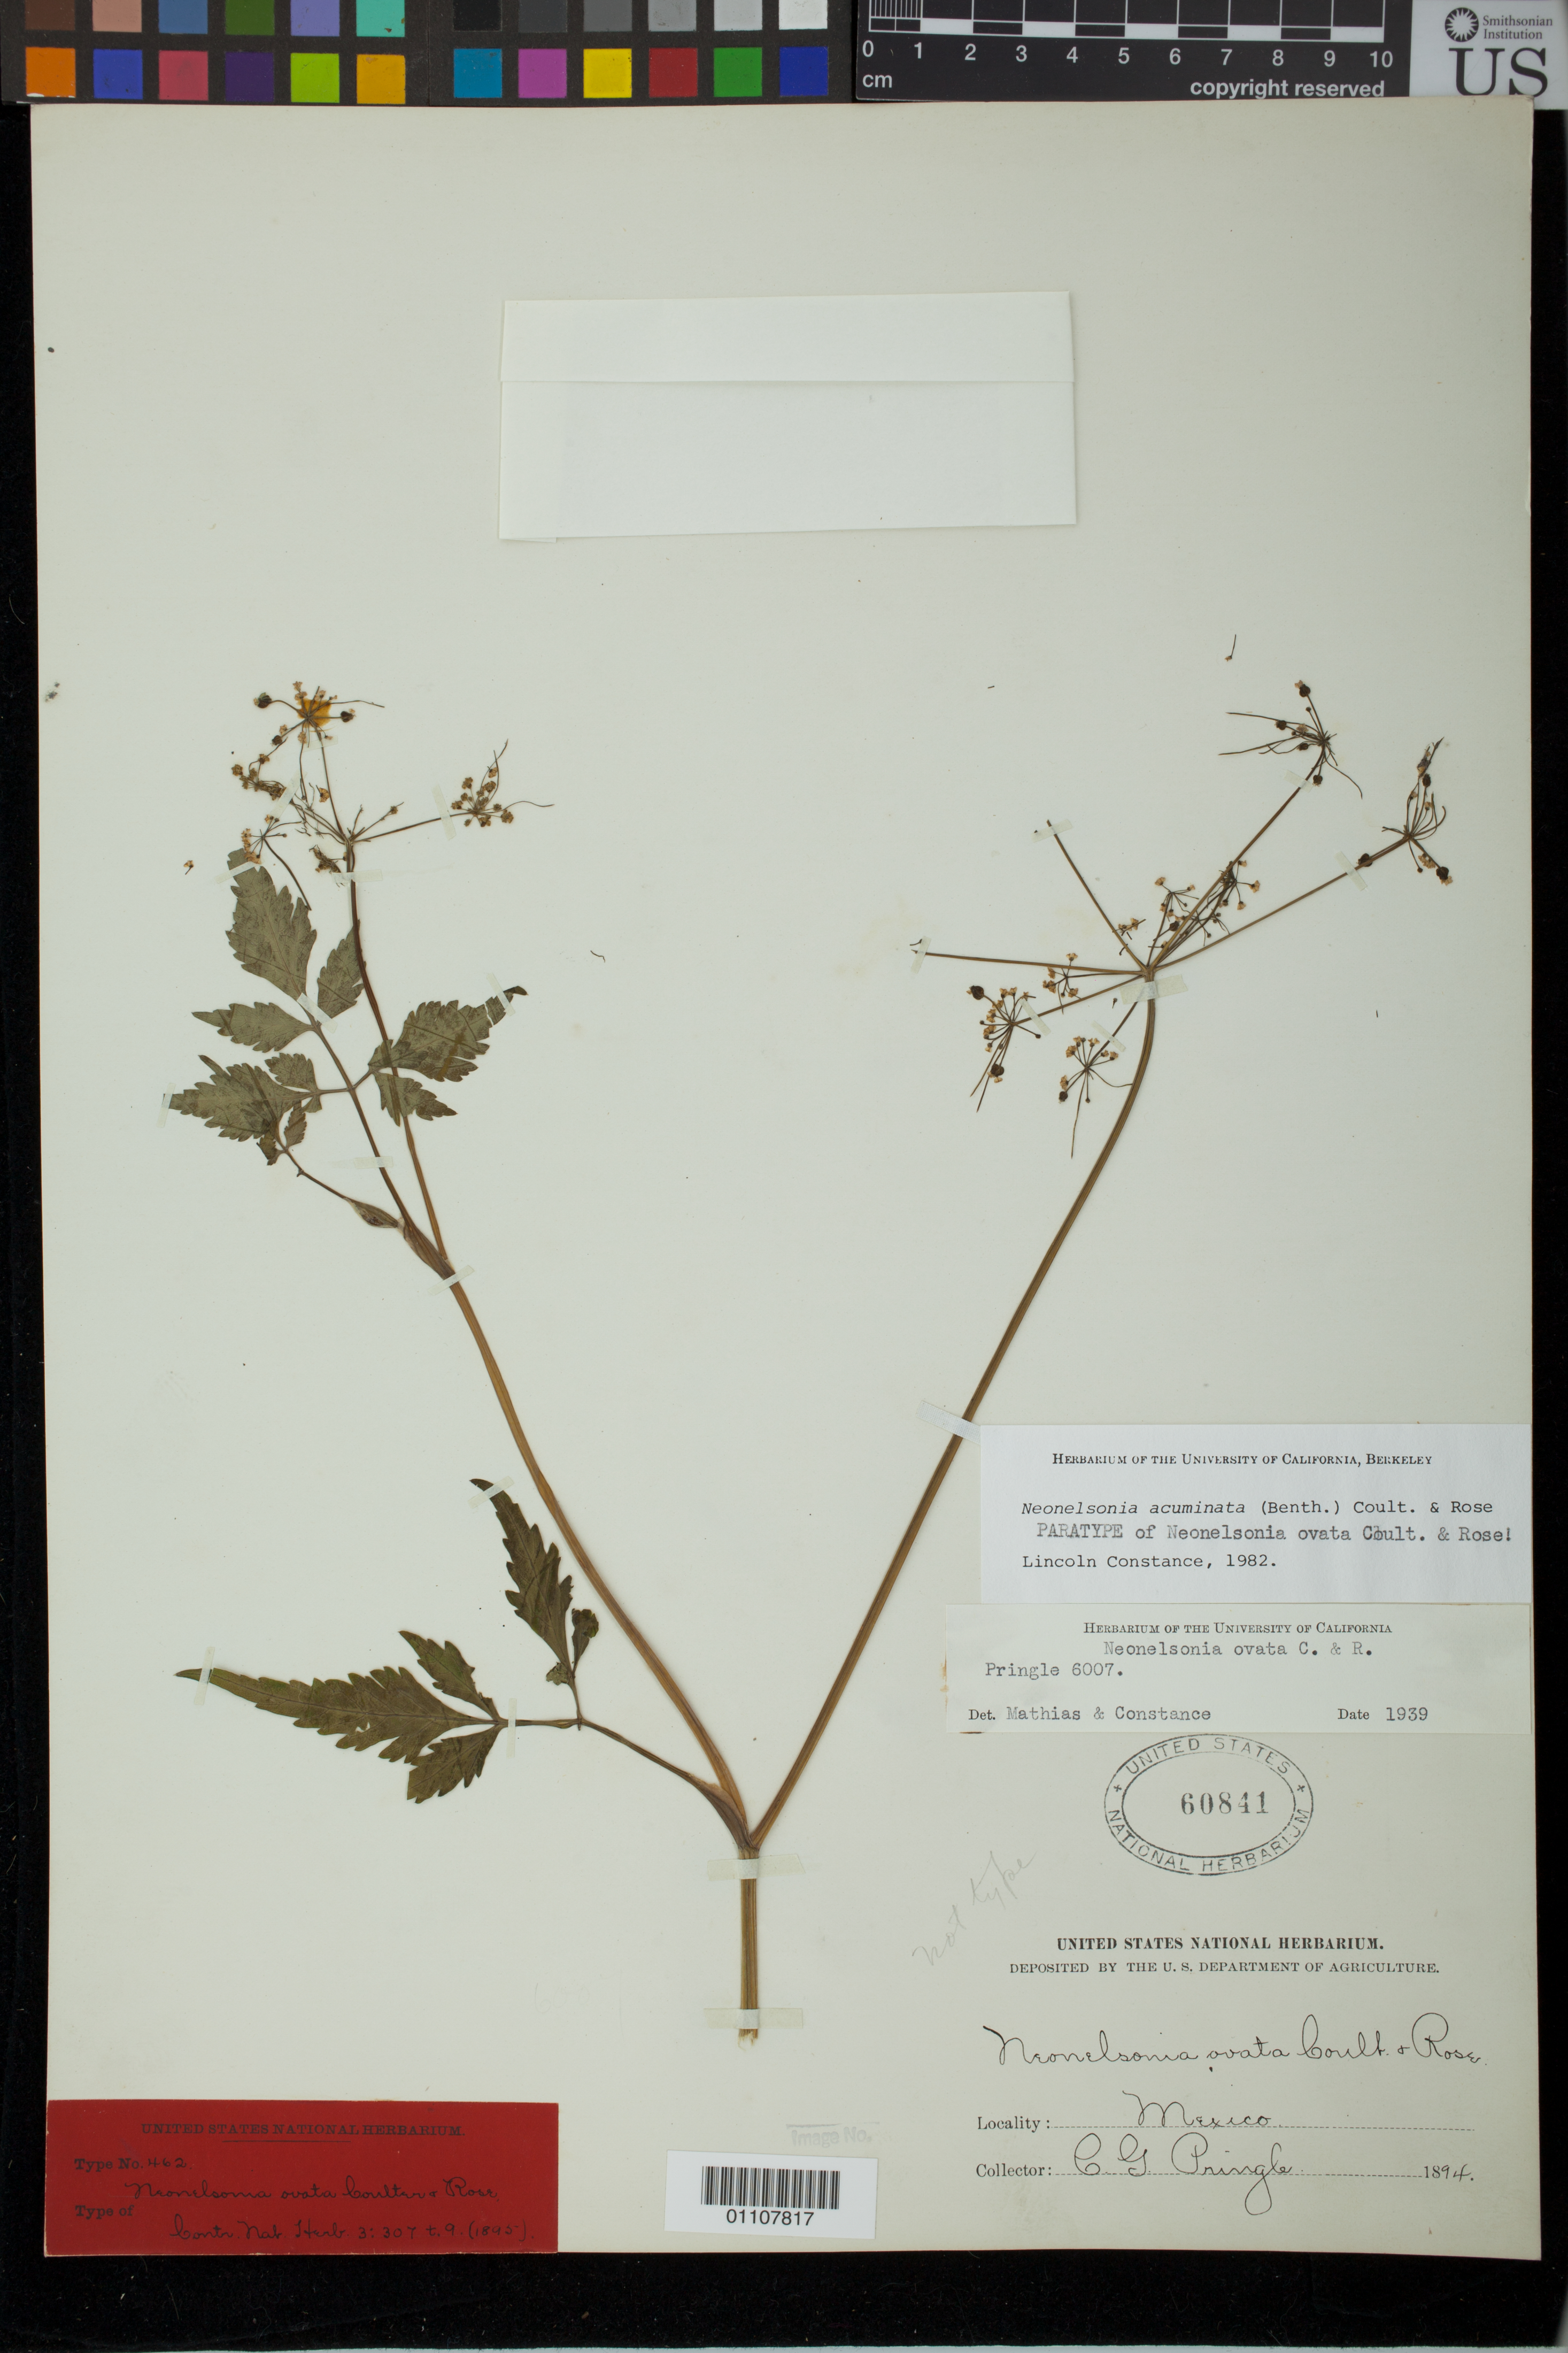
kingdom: Plantae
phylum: Tracheophyta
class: Magnoliopsida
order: Apiales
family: Apiaceae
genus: Neonelsonia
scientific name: Neonelsonia ovata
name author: J.M. Coult. & Rose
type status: Syntype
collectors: C. G. Pringle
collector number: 6007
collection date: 1894-10-18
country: Mexico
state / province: Oaxaca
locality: Sierra de Clavellinas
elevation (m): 2743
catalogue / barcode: US 60841